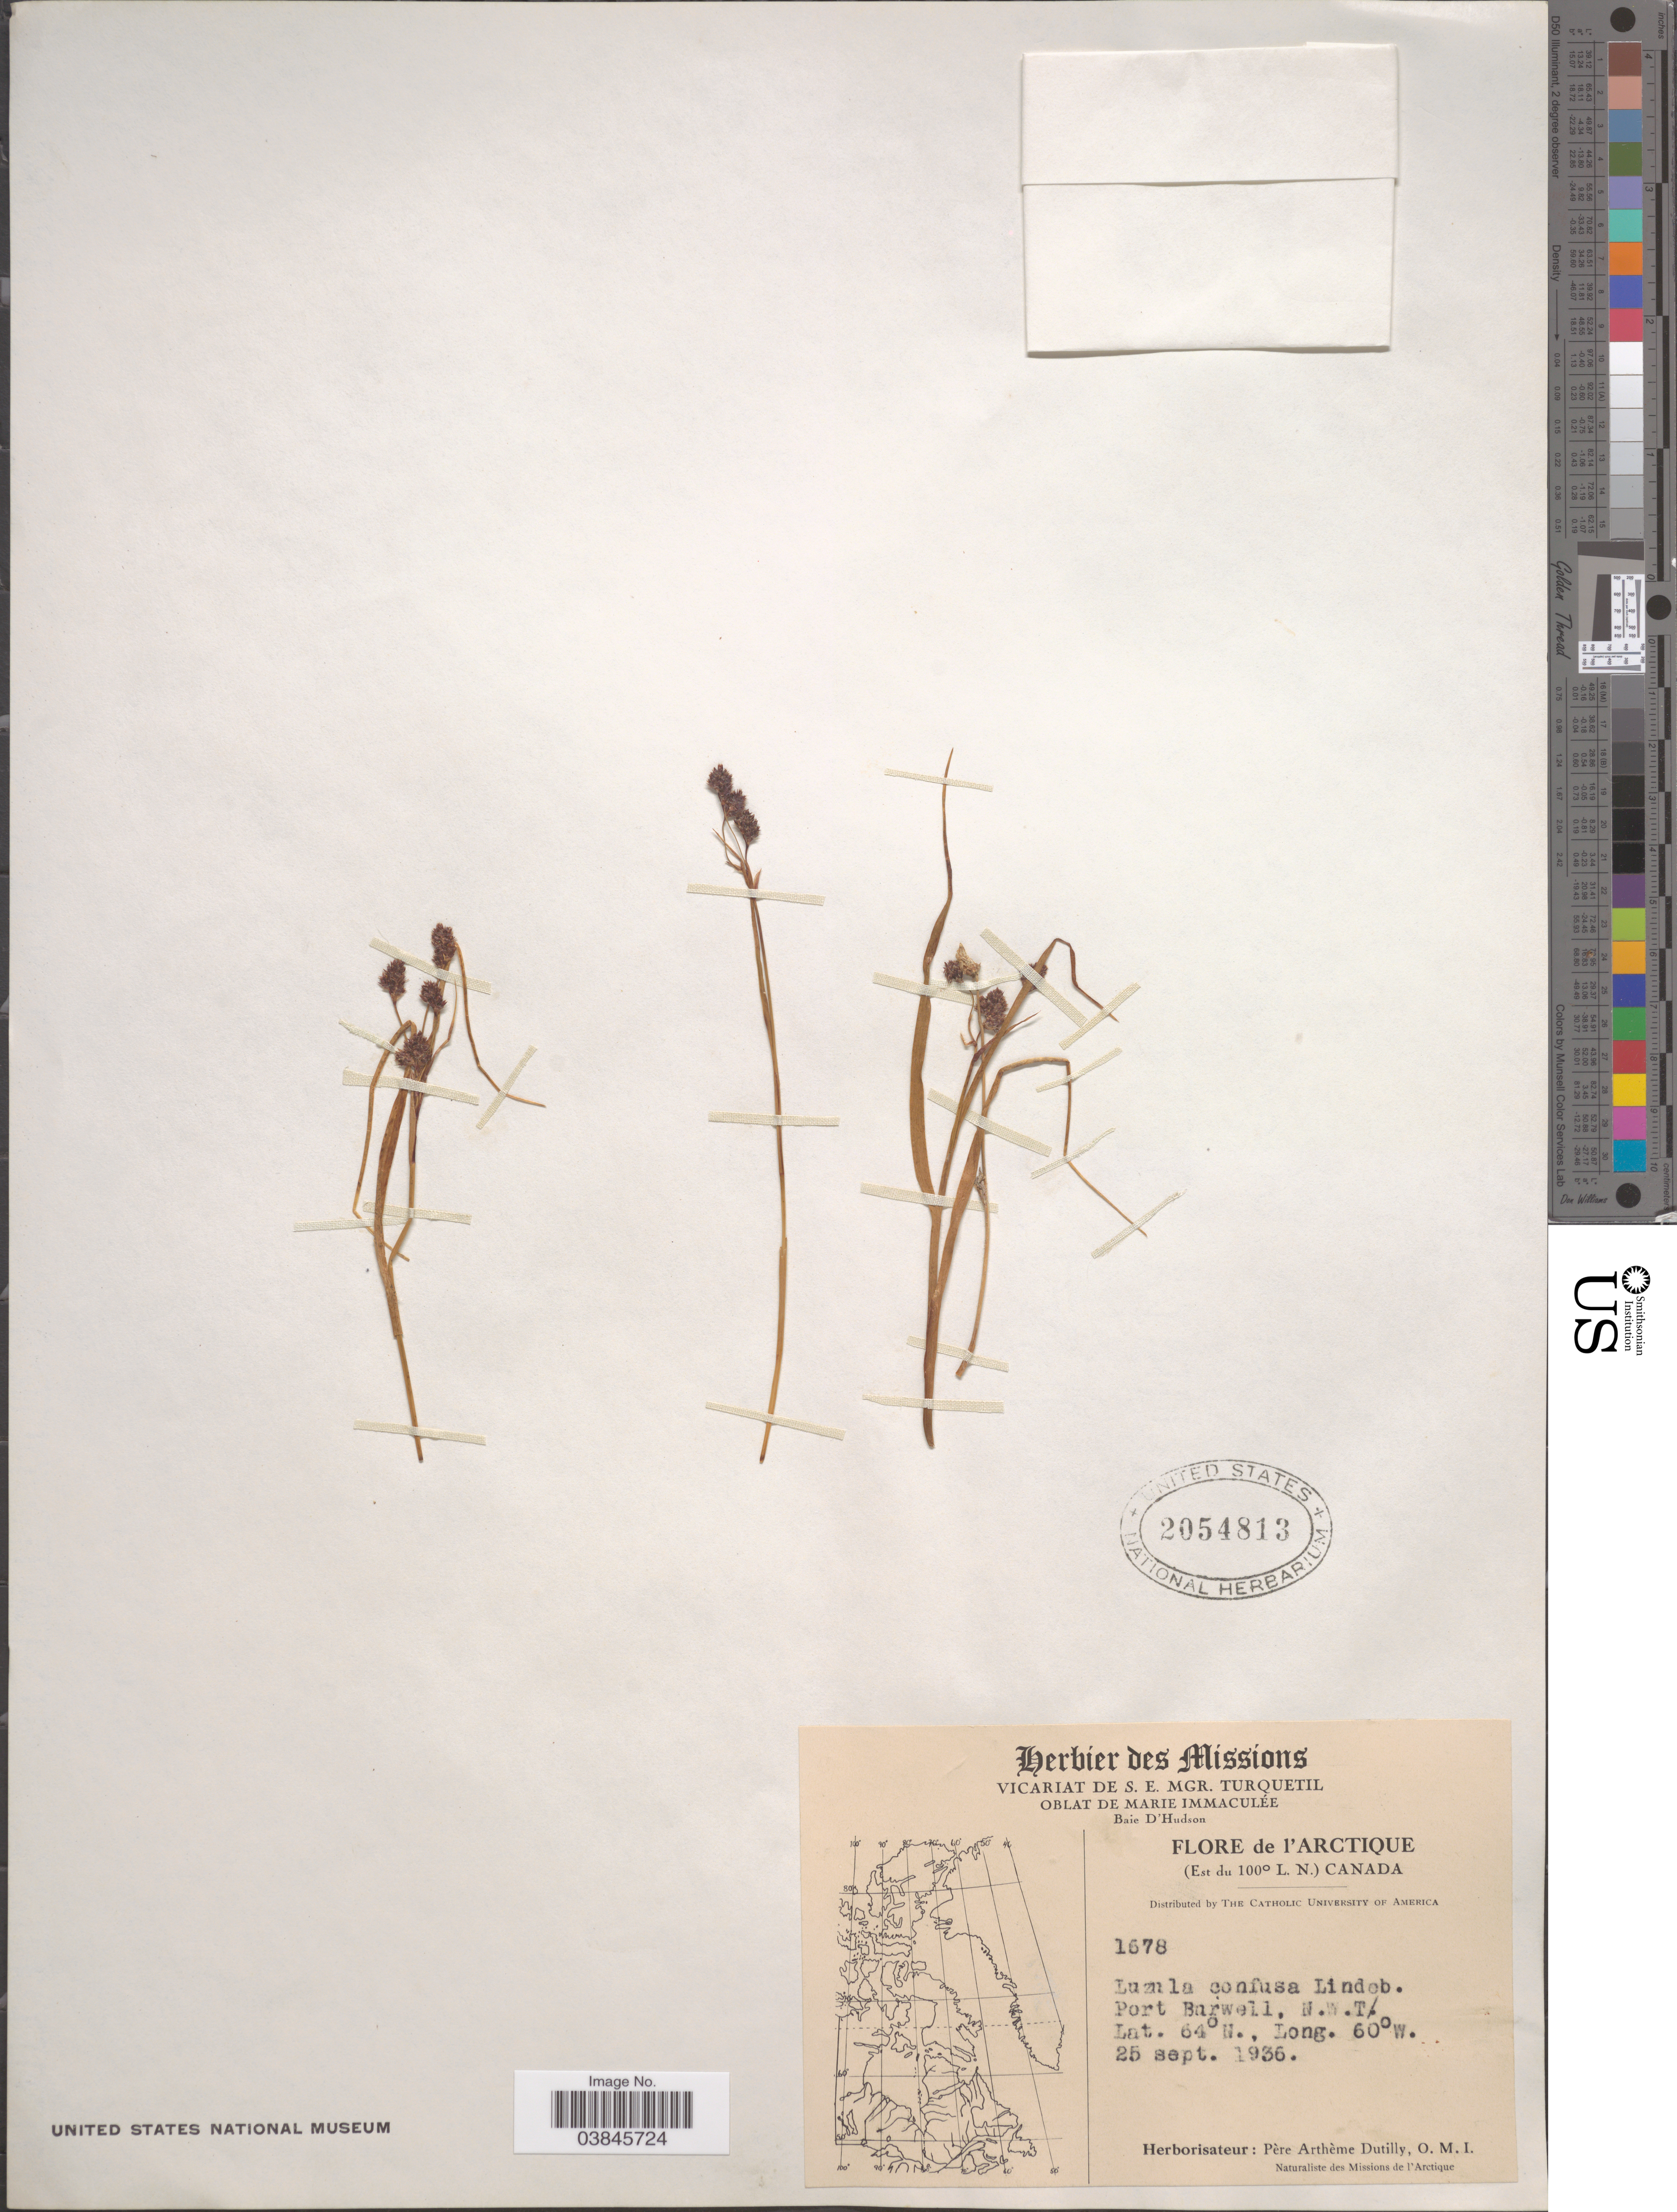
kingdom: Plantae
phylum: Tracheophyta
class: Liliopsida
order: Poales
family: Juncaceae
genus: Luzula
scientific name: Luzula confusa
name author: Lindeb.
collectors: P. Dutilly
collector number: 1678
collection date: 1936-09-25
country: Canada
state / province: Northwest Territories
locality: L'Arctique. (Est du 100° L. N.). Port Barwell.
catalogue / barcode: US 2054813